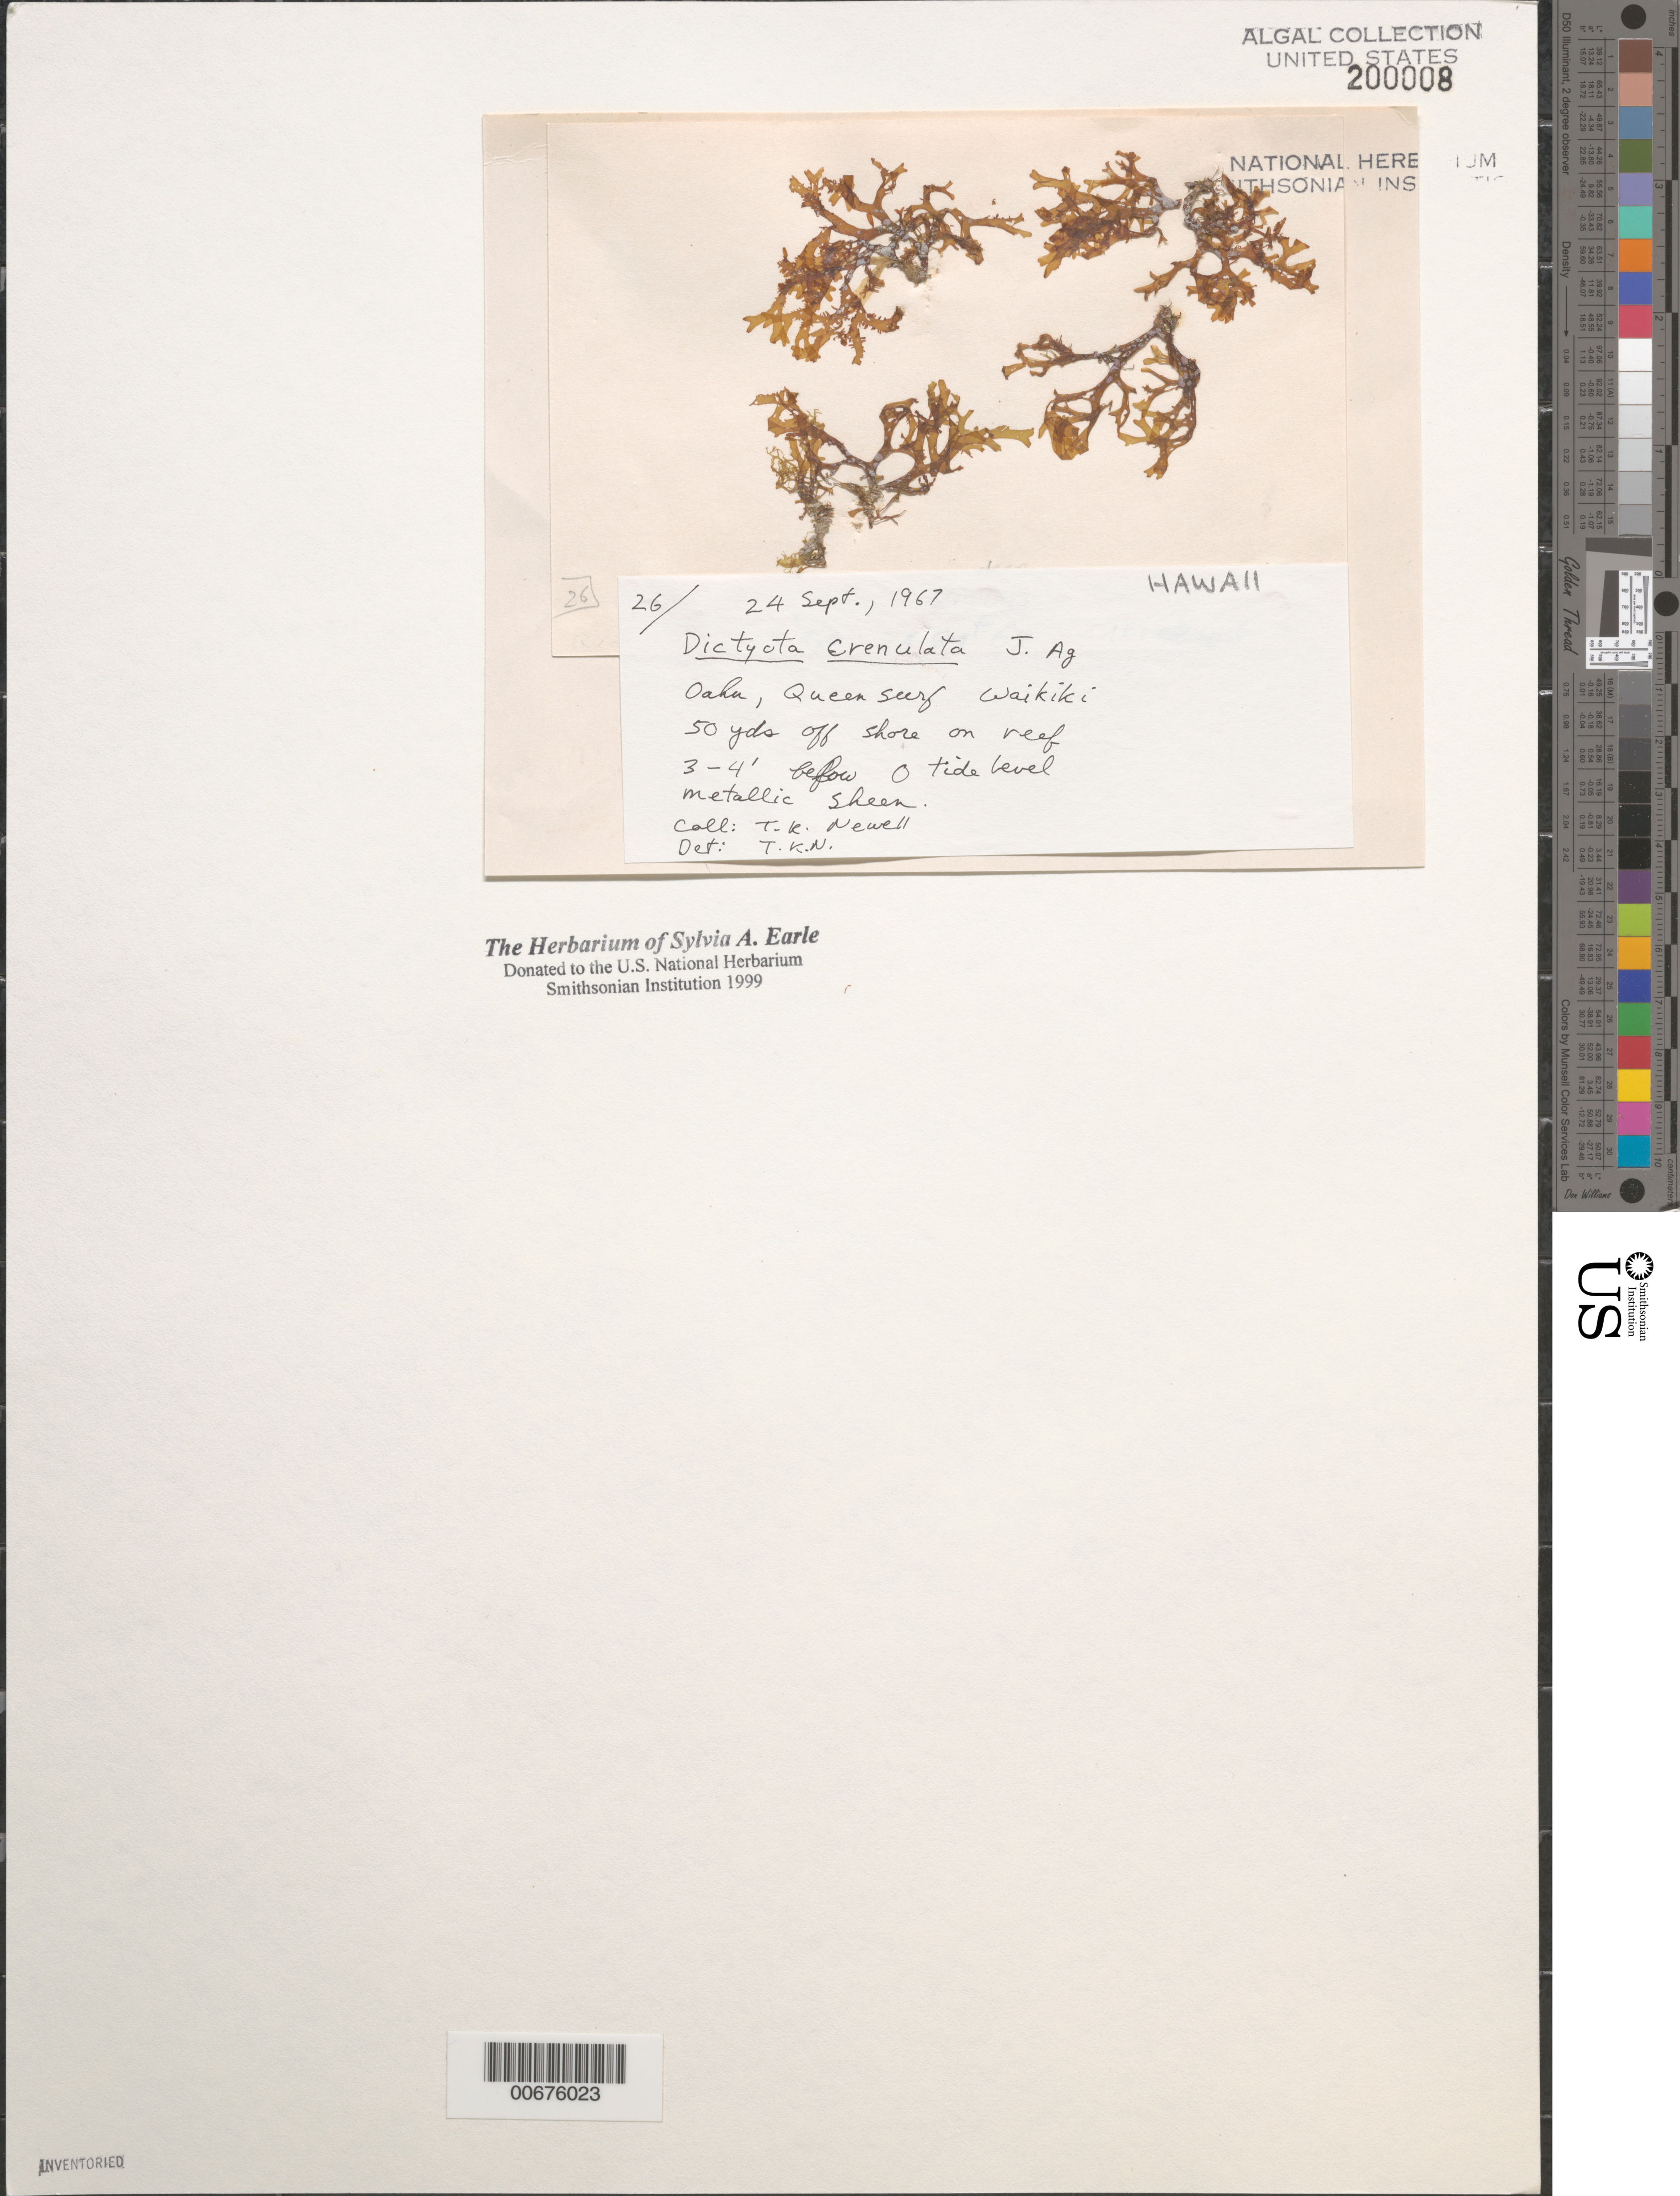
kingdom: Chromista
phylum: Ochrophyta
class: Phaeophyceae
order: Dictyotales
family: Dictyotaceae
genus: Dictyota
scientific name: Dictyota crenulata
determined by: Newell, Thomas K.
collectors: T. K. Newell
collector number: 26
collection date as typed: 24 Sep 1967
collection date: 1967-09-24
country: United States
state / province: Hawaii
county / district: Honolulu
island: Oahu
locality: Waikiki, Queen's Ssurf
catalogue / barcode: US 200008